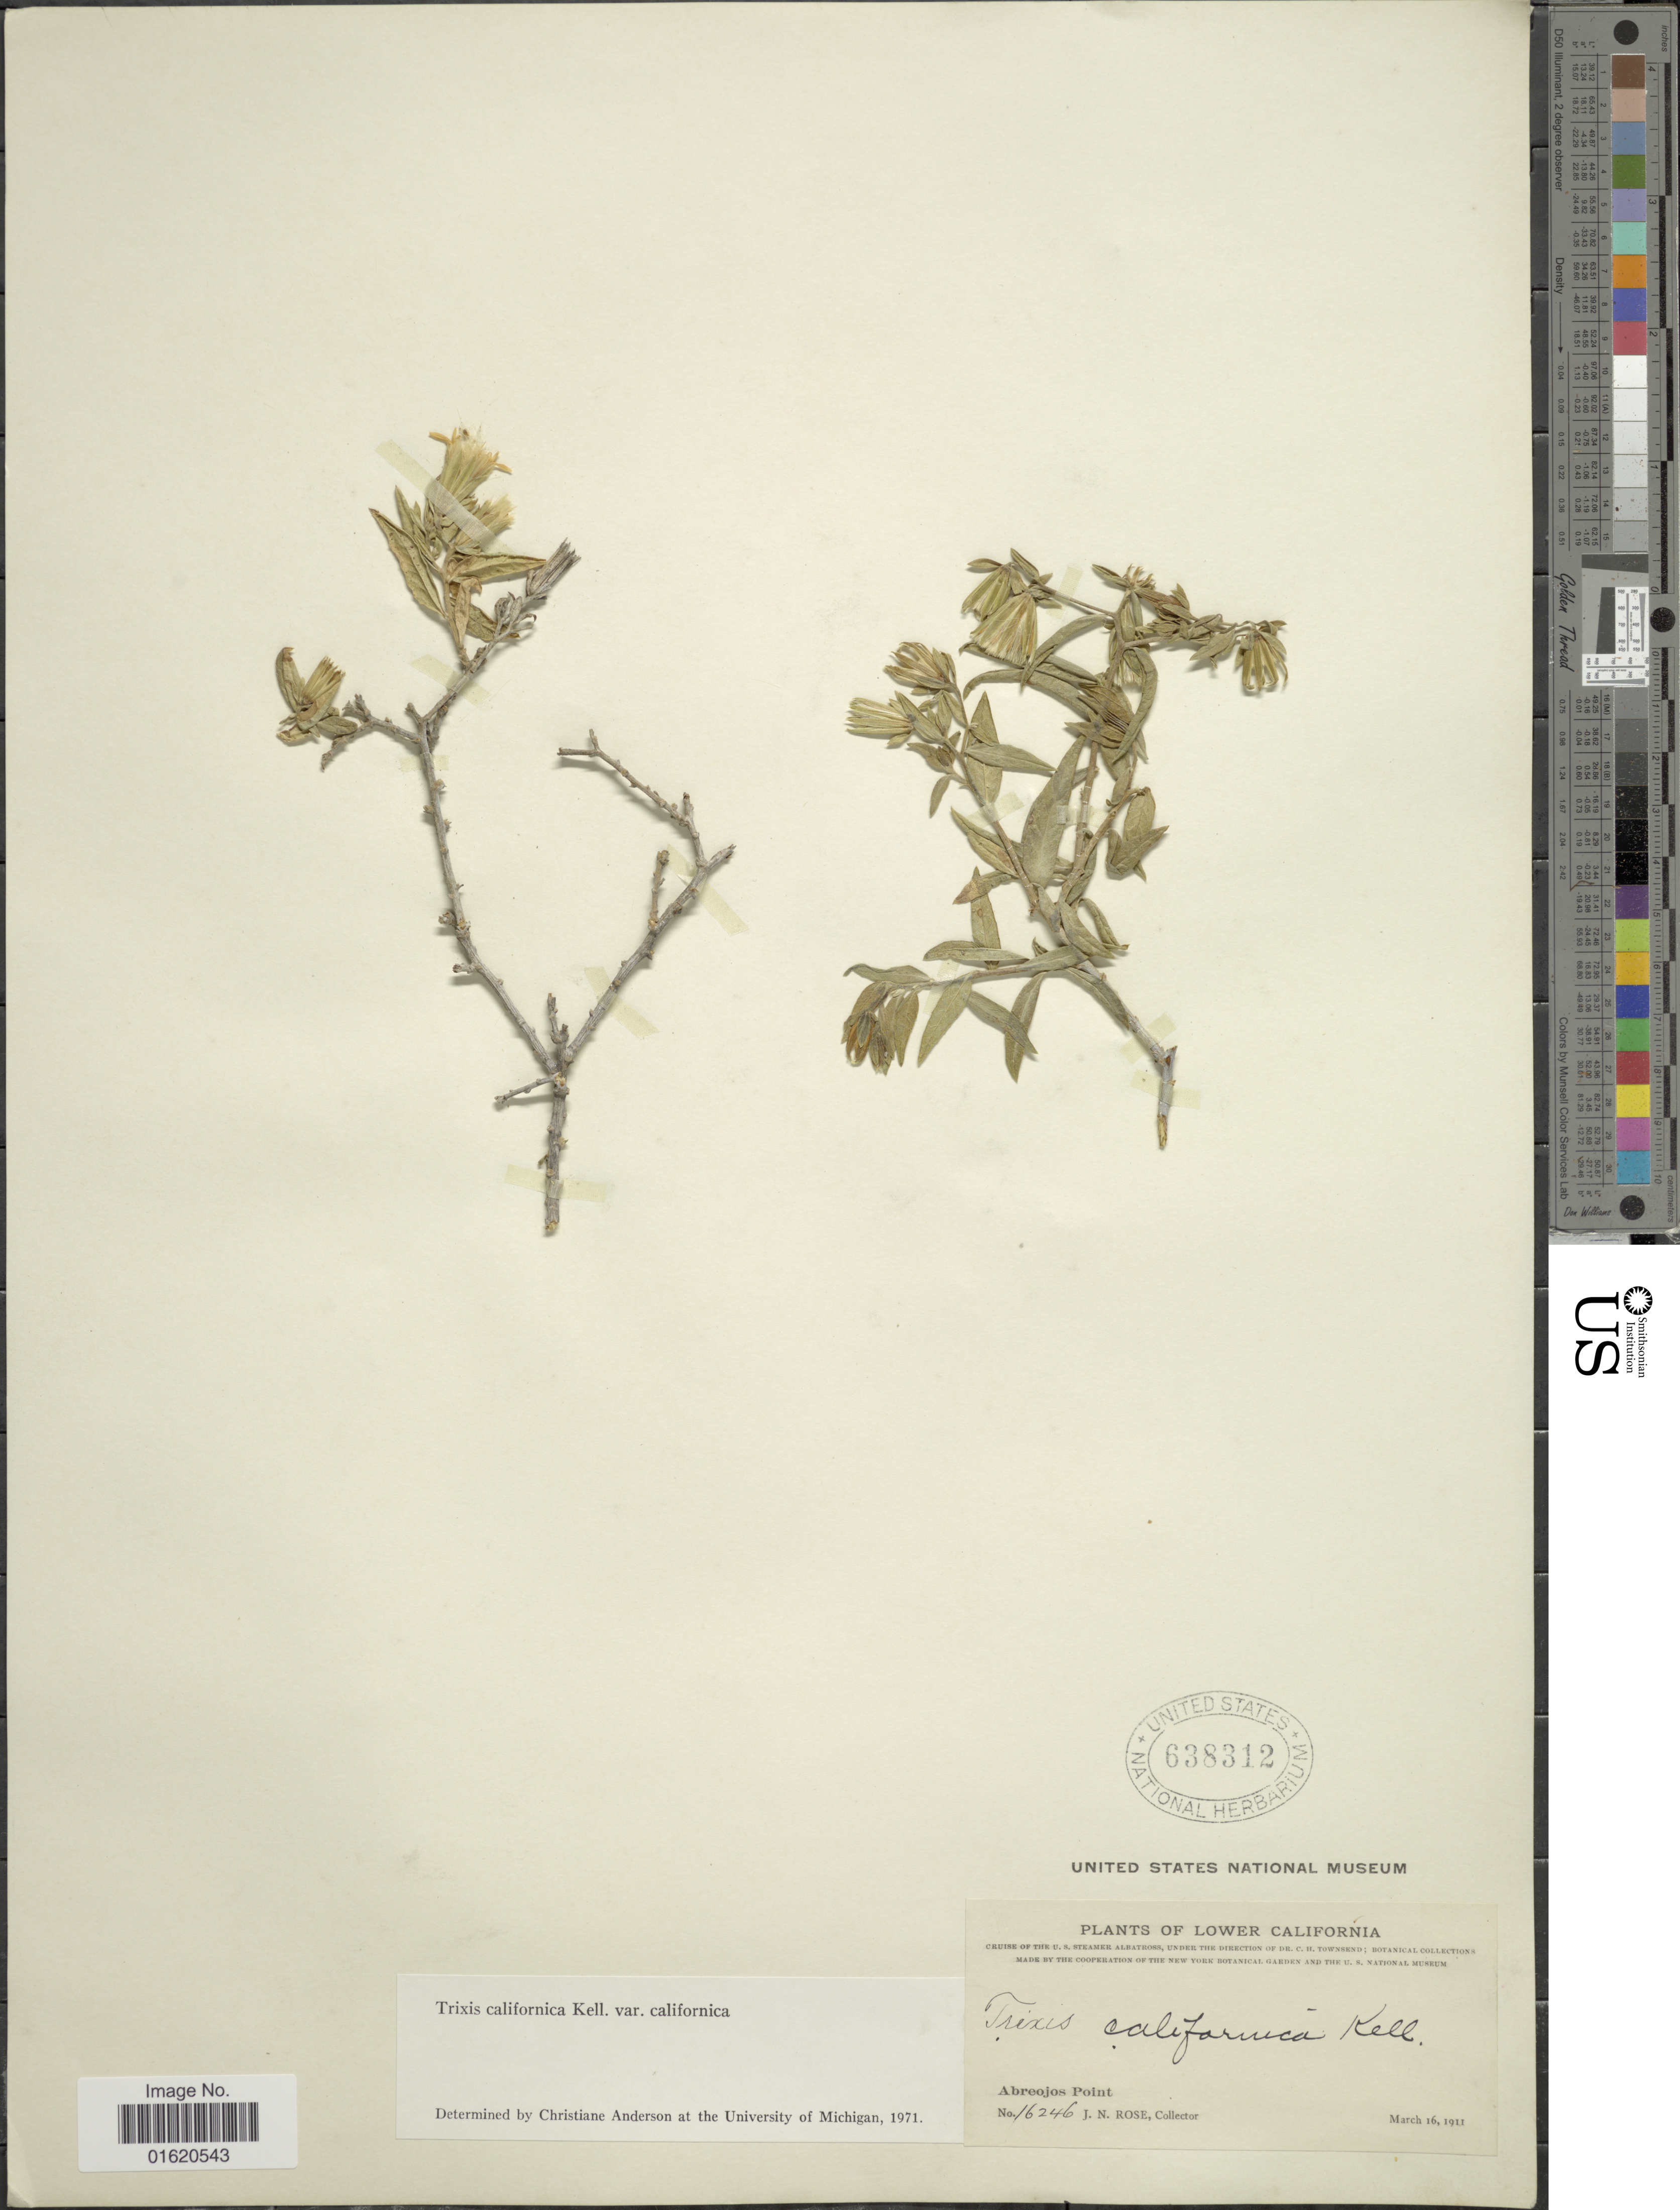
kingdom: Plantae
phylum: Tracheophyta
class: Magnoliopsida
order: Asterales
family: Asteraceae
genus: Trixis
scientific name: Trixis californica var. californica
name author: Kellogg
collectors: J. N. Rose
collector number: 16246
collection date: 1911-03-16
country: Mexico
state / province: Baja California Sur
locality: Abreojos Point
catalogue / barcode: US 638312